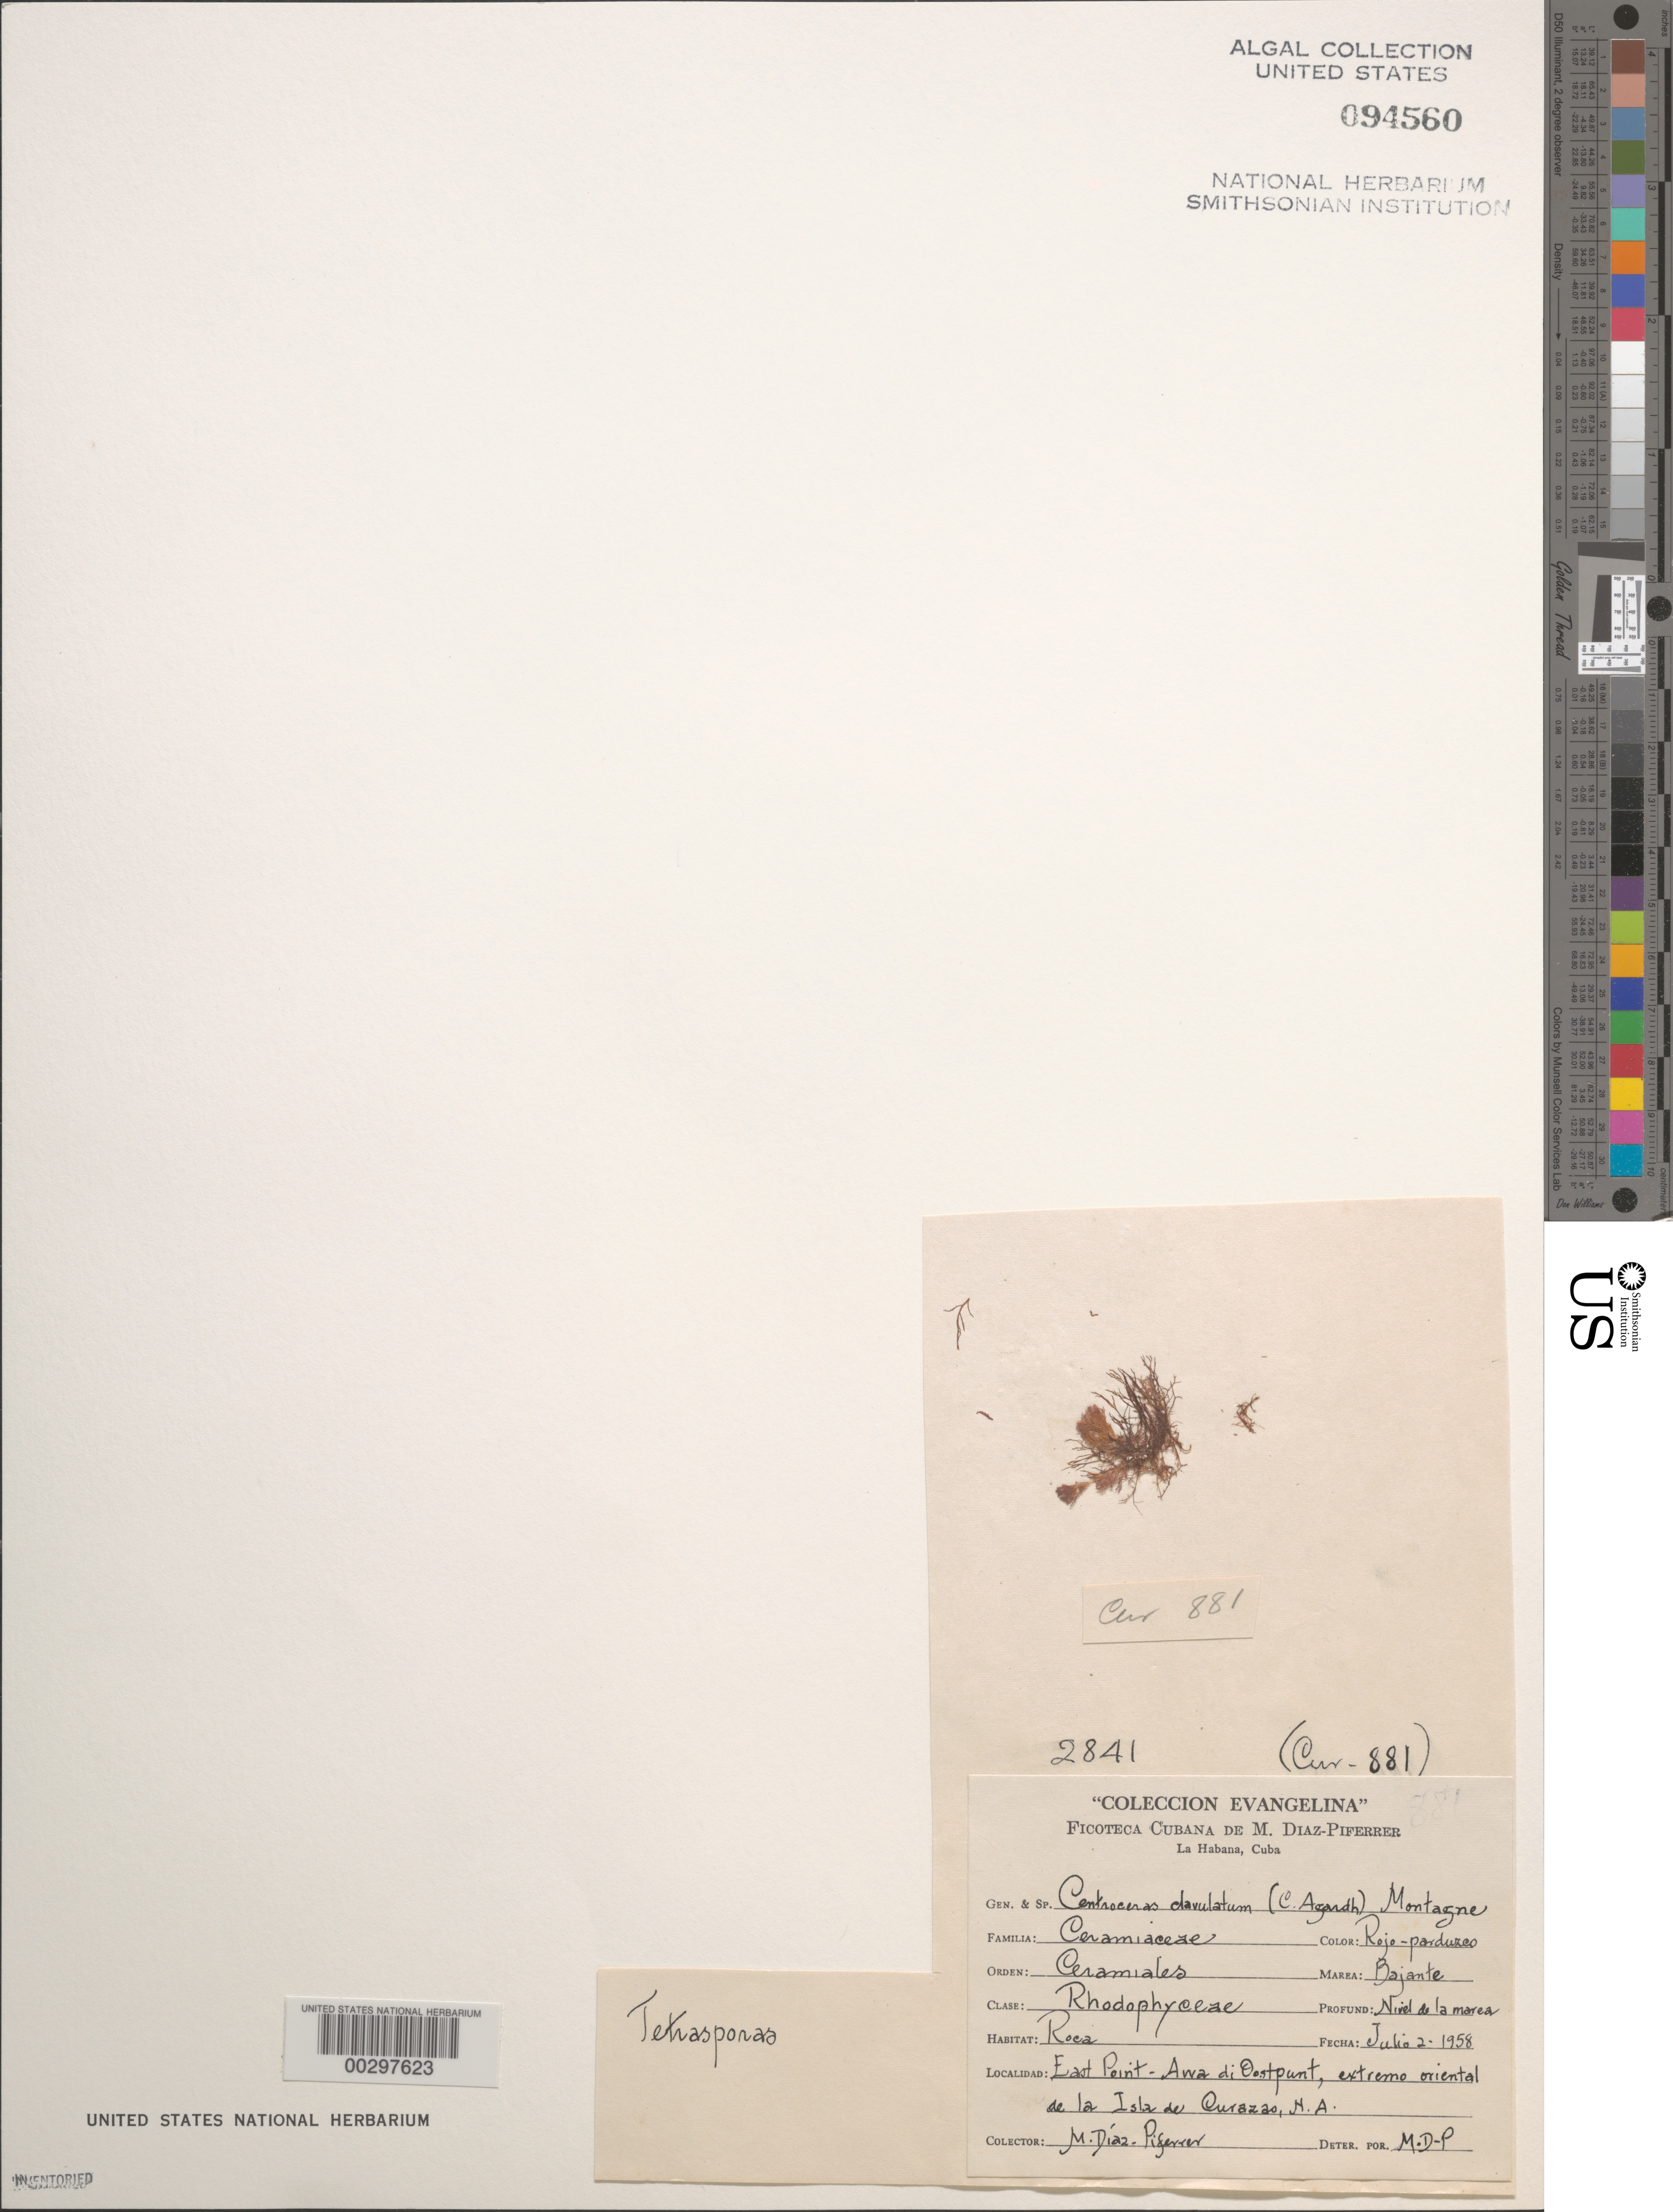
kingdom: Plantae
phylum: Rhodophyta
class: Florideophyceae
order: Ceramiales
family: Ceramiaceae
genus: Centroceras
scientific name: Centroceras clavulatum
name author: (C. Agardh) Mont.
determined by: Diaz-Piferrer, M.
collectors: M. Diaz-Piferrer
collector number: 2841 & CUR. 881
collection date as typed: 02 Jul 1958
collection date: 1958-07-02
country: Curaçao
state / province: ABC Islands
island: Curaçao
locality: East Point, Awa di Oostpunt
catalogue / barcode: US 94560